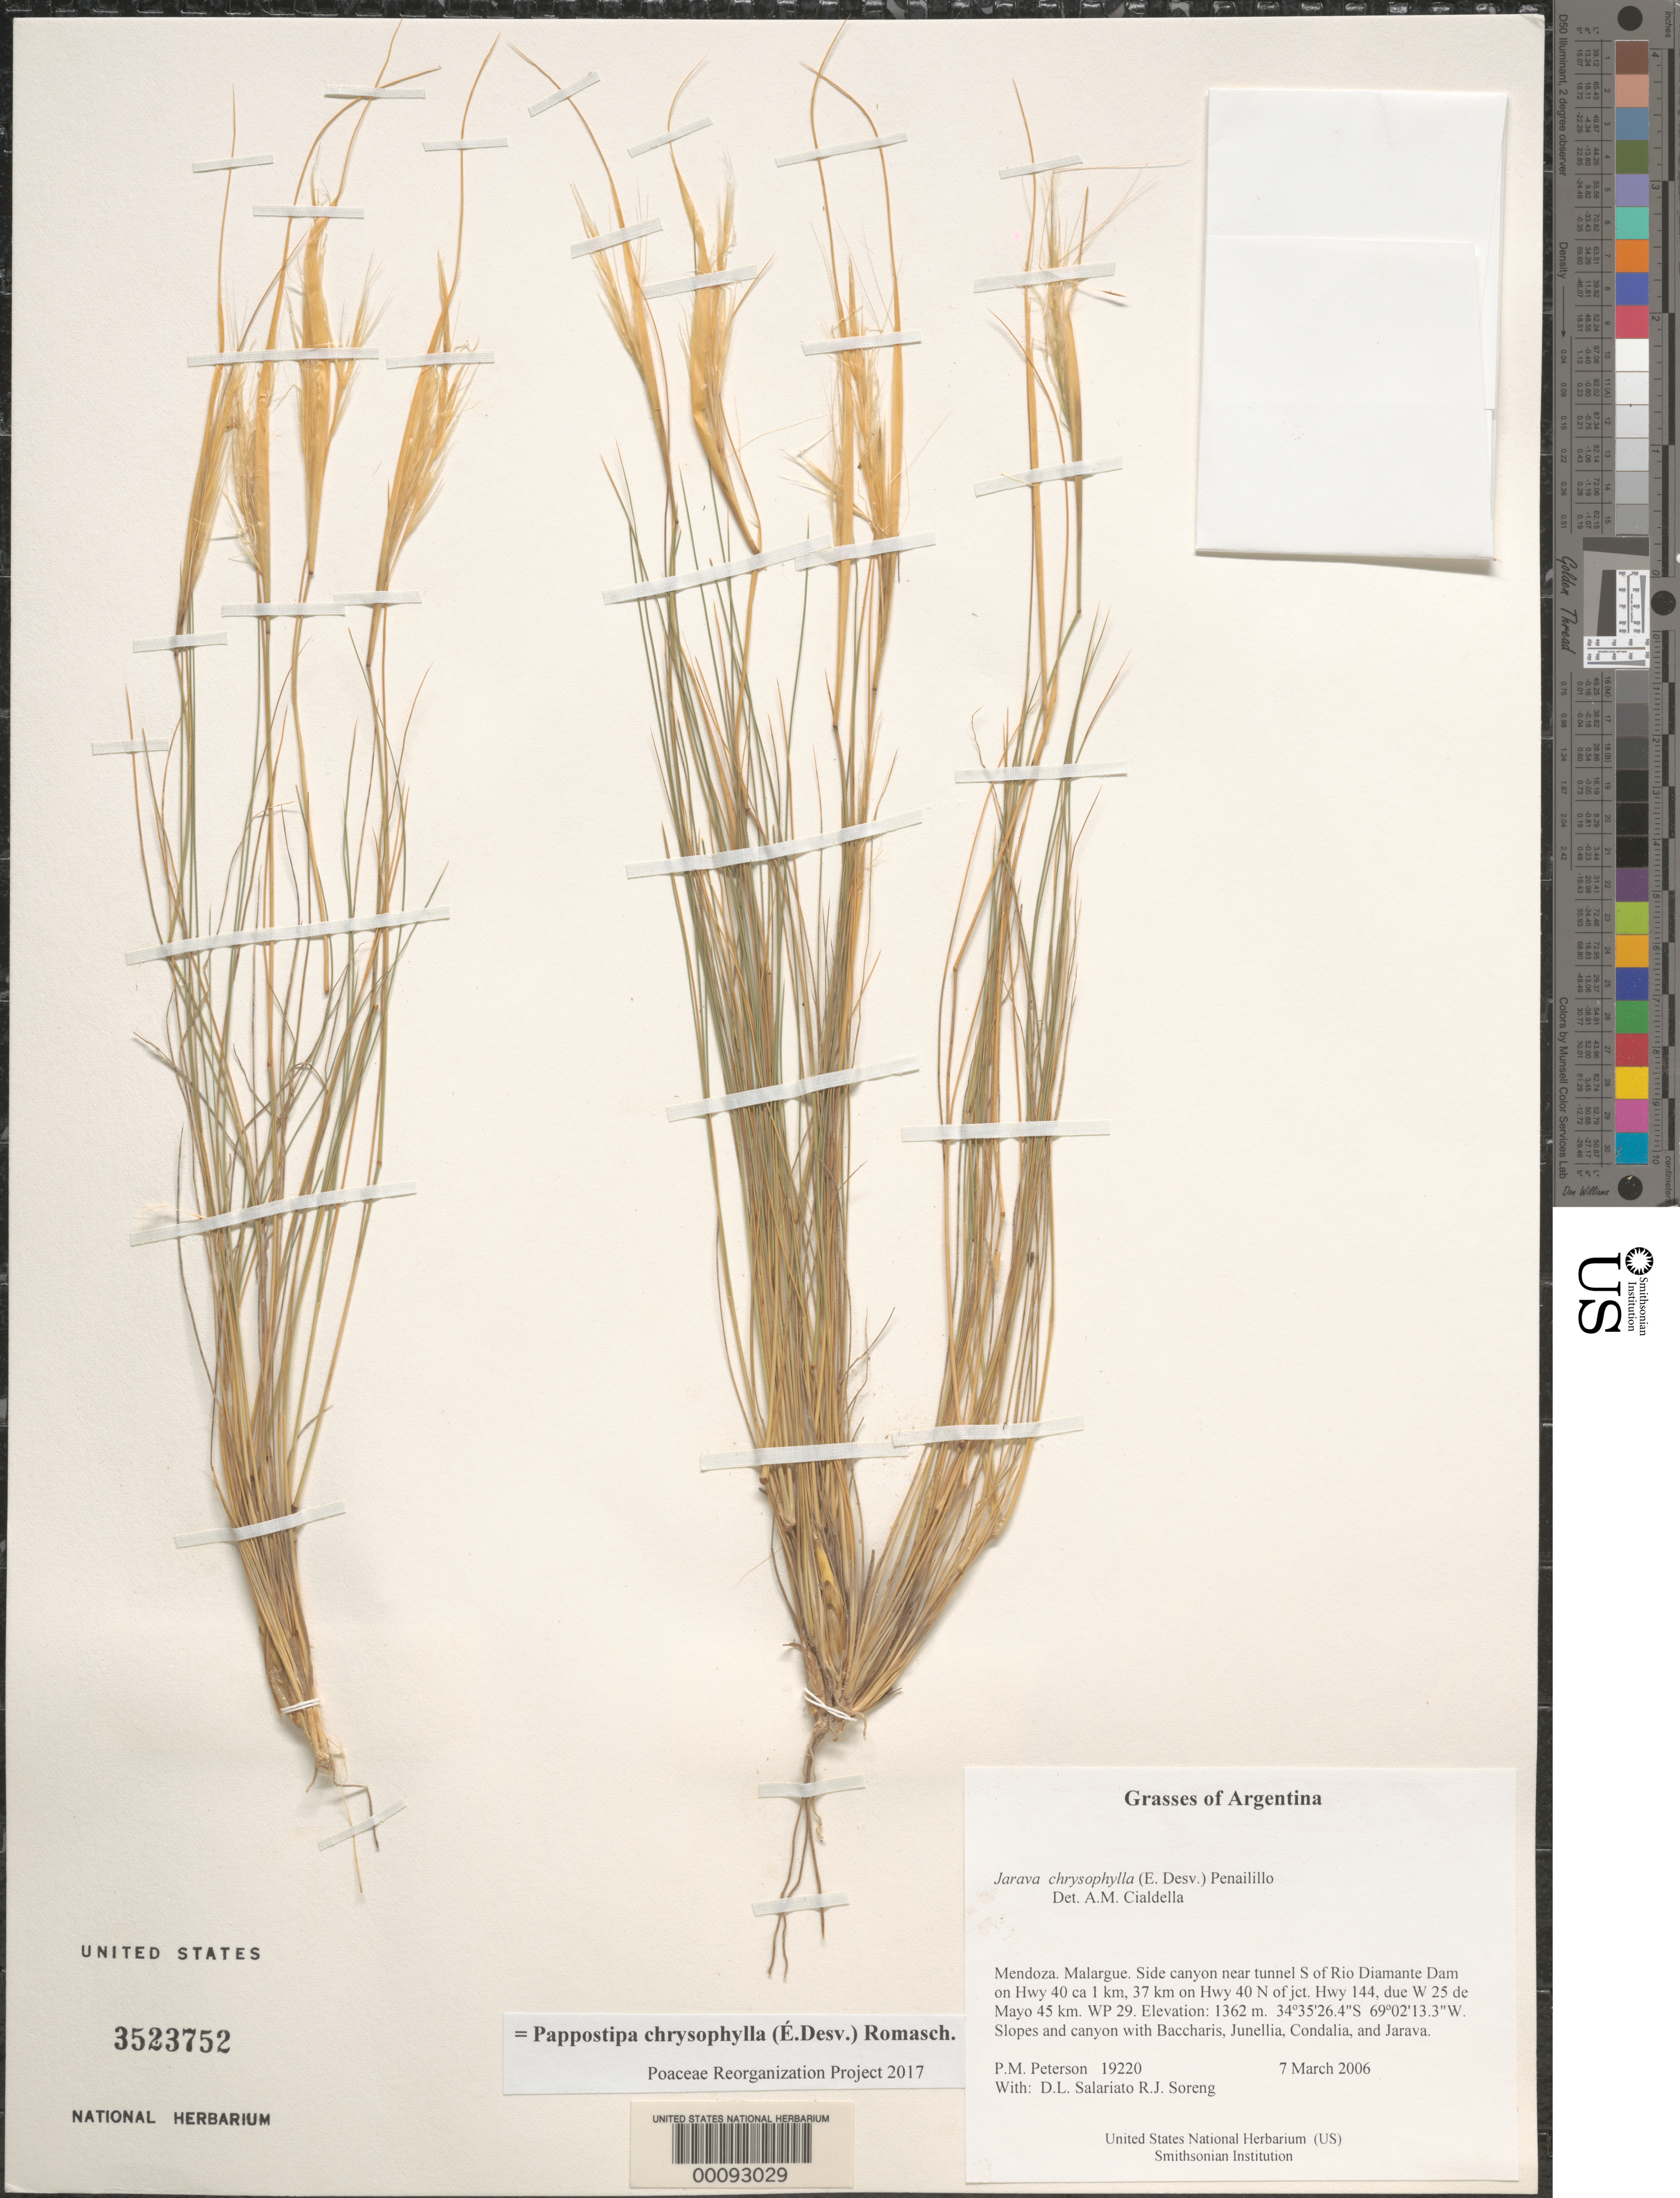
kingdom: Plantae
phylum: Tracheophyta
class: Liliopsida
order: Poales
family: Poaceae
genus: Pappostipa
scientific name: Pappostipa chrysophylla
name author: (É. Desv.) Romasch.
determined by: Cialdella, A. M.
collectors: P. M. Peterson, R. J. Soreng, D. Salariato & A. Panizza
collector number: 19220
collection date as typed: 07 Mar 2006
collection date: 2006-03-07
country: Argentina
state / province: Mendoza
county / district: Malargue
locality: Side canyon near tunnel S of Rio Diamante Dam on Hwy 40 ca 1 km, 37 km on Hwy 40 N of jct. Hwy 144, due W 25 de Mayo 45 km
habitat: Slopes and canyon with Baccharis, Junellia, Condalia, and Jarava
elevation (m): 1362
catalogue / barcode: US 3523752